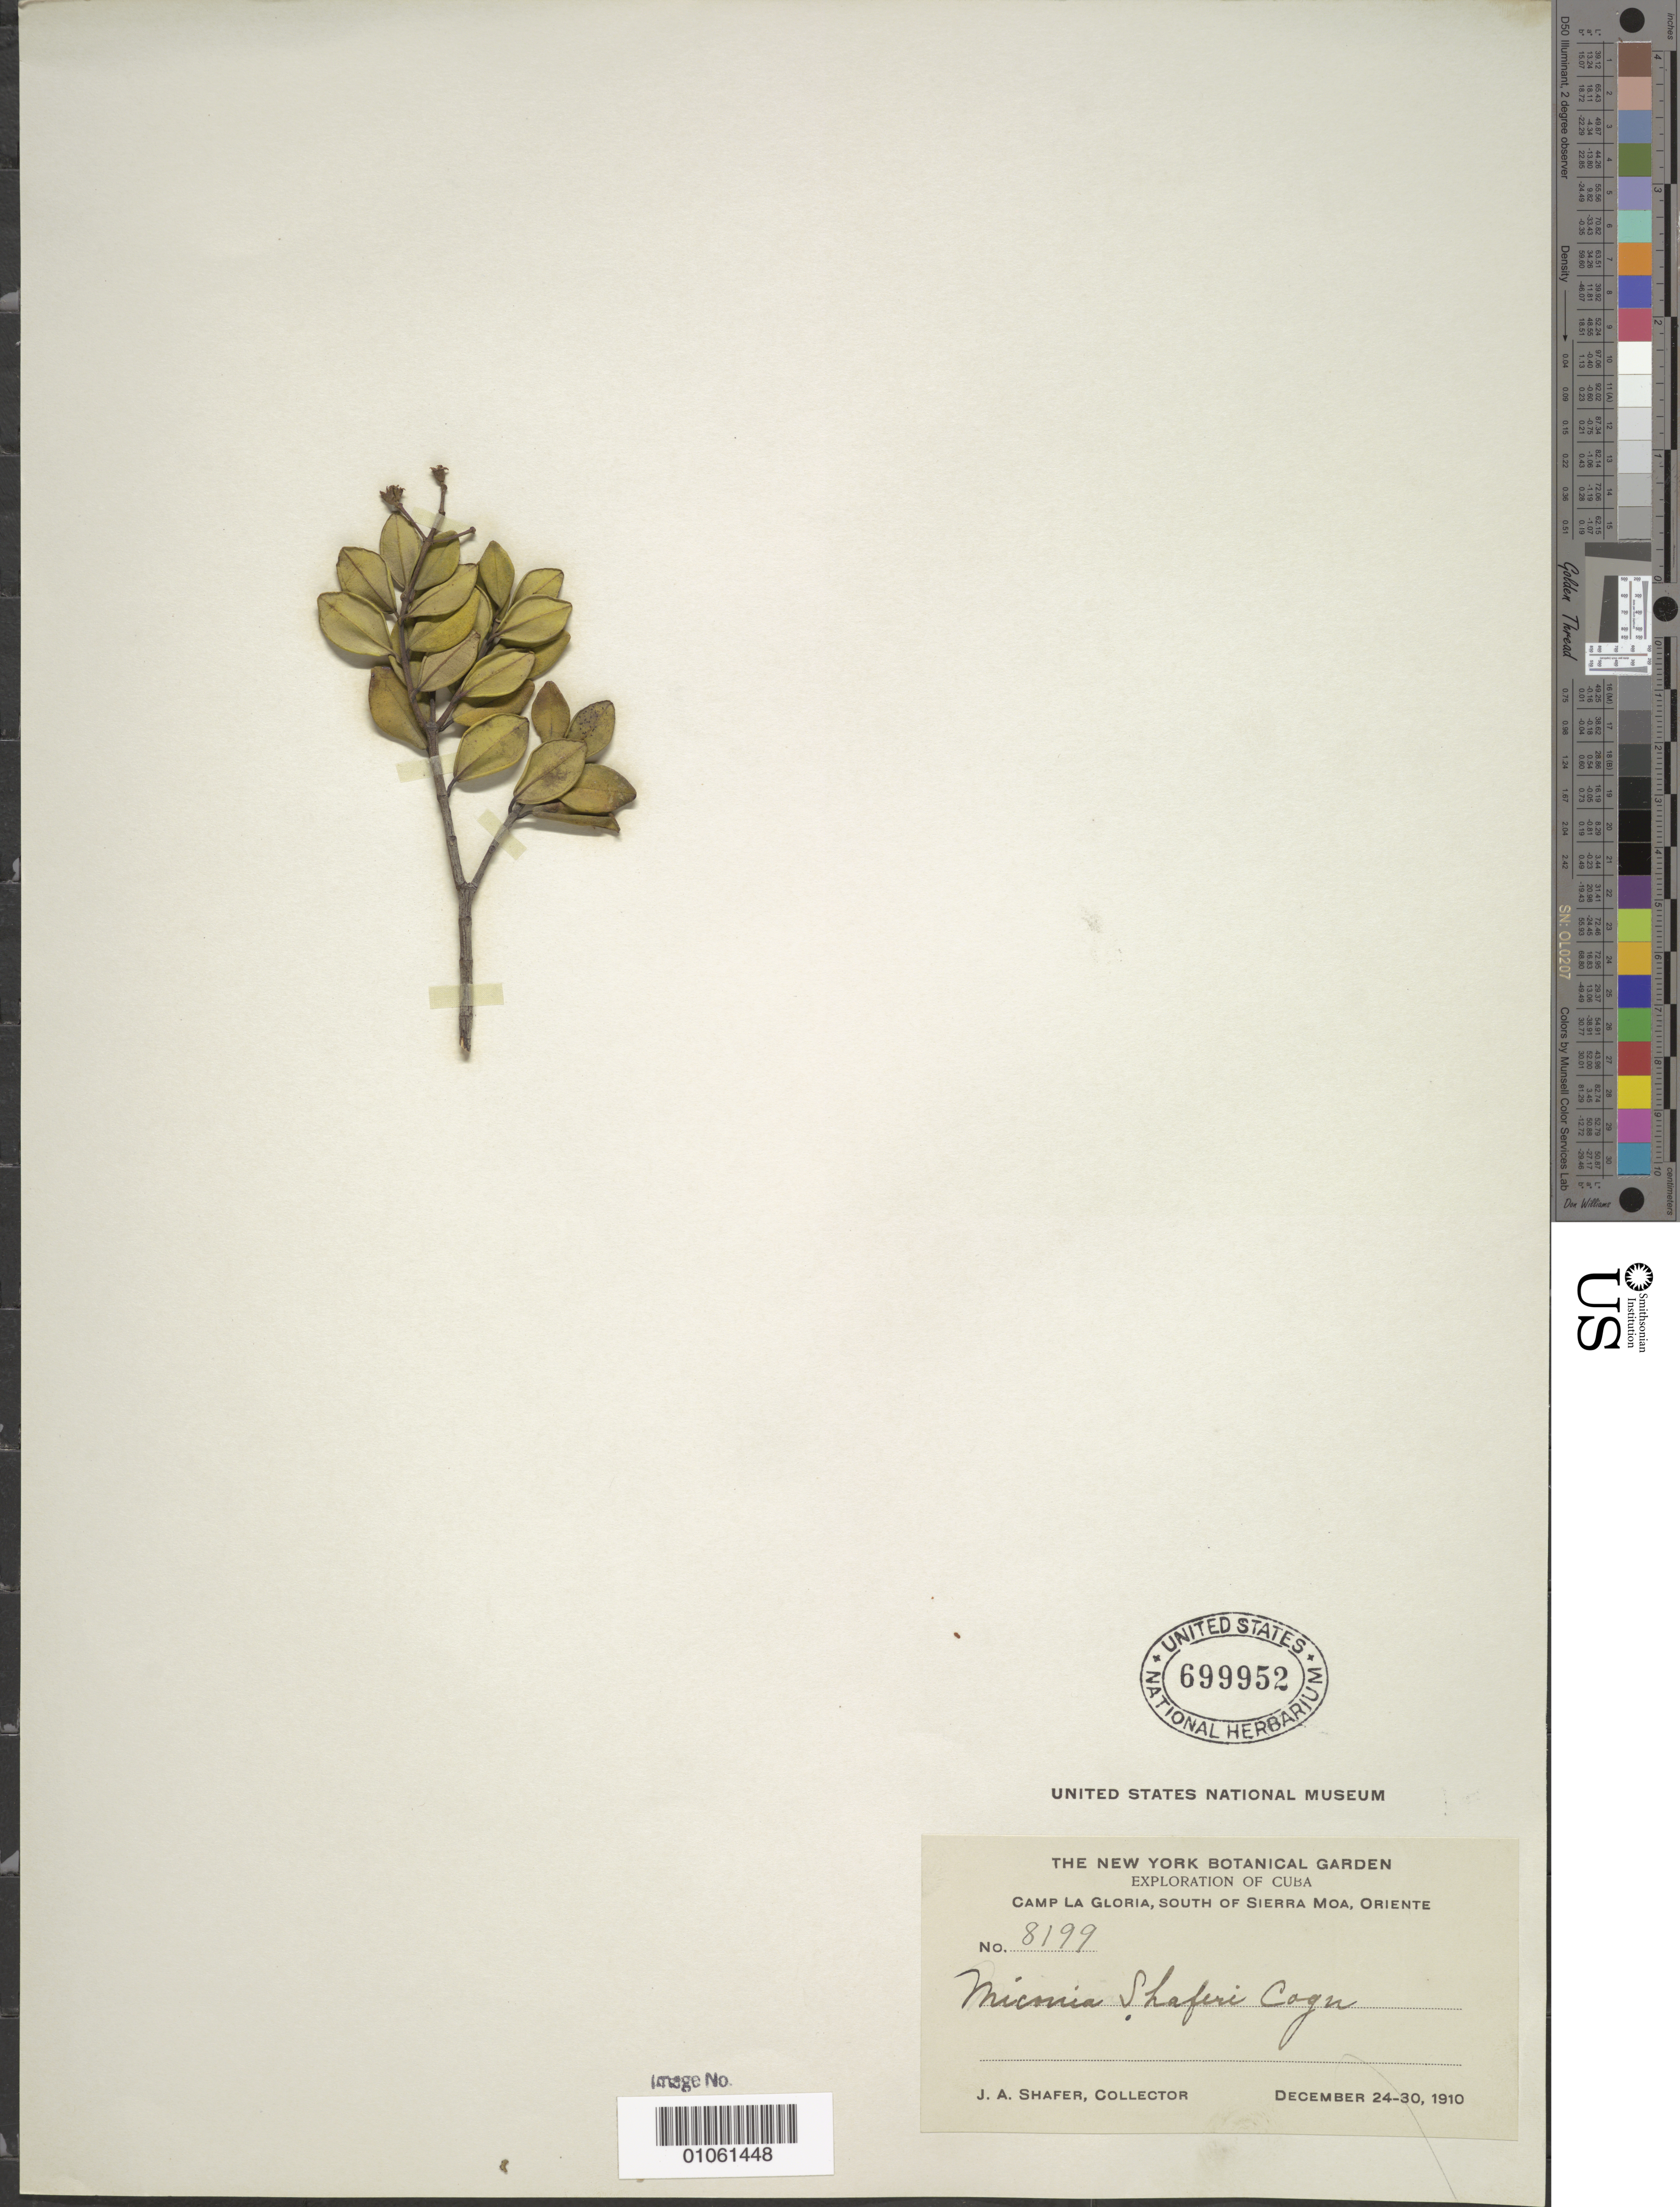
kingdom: Plantae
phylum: Tracheophyta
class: Magnoliopsida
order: Myrtales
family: Melastomataceae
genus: Miconia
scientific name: Miconia shaferi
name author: Cogn.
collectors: J. A. Shafer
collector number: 8199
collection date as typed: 24 Dec 1910 to 30 Dec 1910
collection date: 1910-12-24/1910-12-30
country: Cuba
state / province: Holguín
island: Cuba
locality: Camp La Gloria, S of Sierra Moa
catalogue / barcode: US 699952